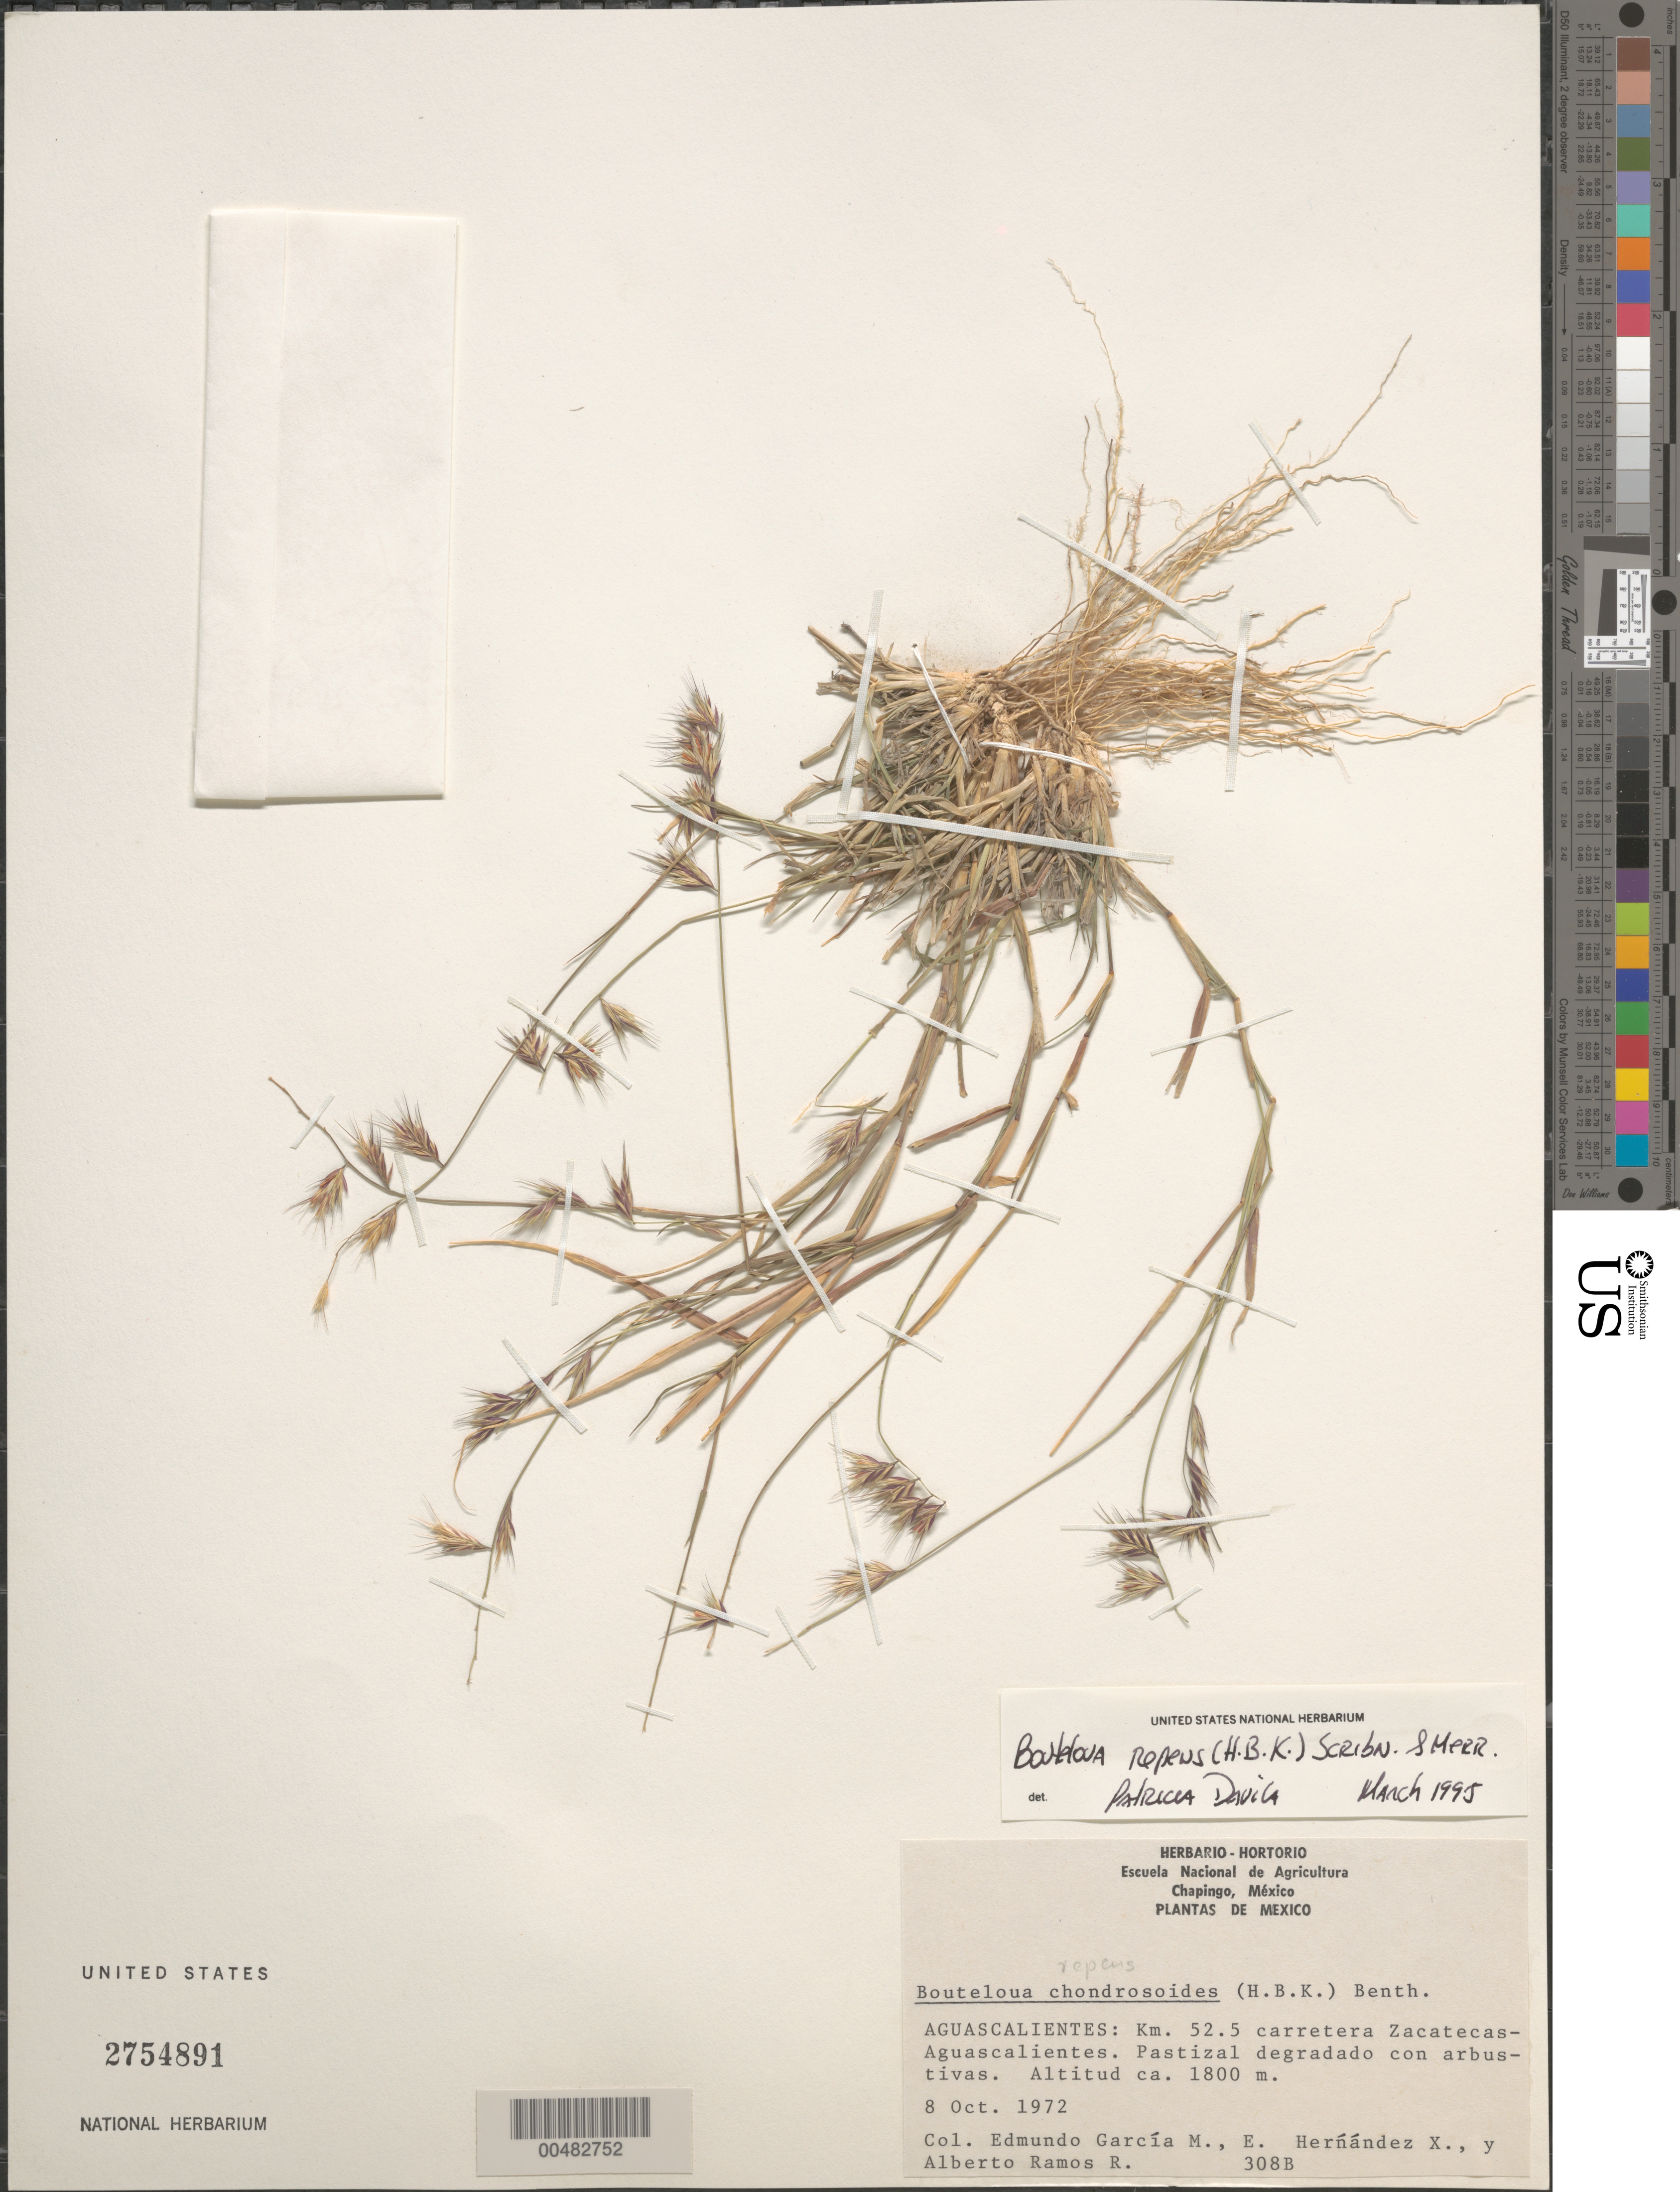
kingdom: Plantae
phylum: Tracheophyta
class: Liliopsida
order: Poales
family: Poaceae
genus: Bouteloua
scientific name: Bouteloua repens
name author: (Kunth) Scribn. & Merr.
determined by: Dávila, P. D.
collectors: E. García-M., E. I. Hernández-X. & A. Ramos-Rodríguez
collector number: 308B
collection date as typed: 8 Oct 1972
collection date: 1972-10-08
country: Mexico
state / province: Aguascalientes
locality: Km 52.5 carretera Zacatecas-Aguascalientes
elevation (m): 1800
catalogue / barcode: US 2754891